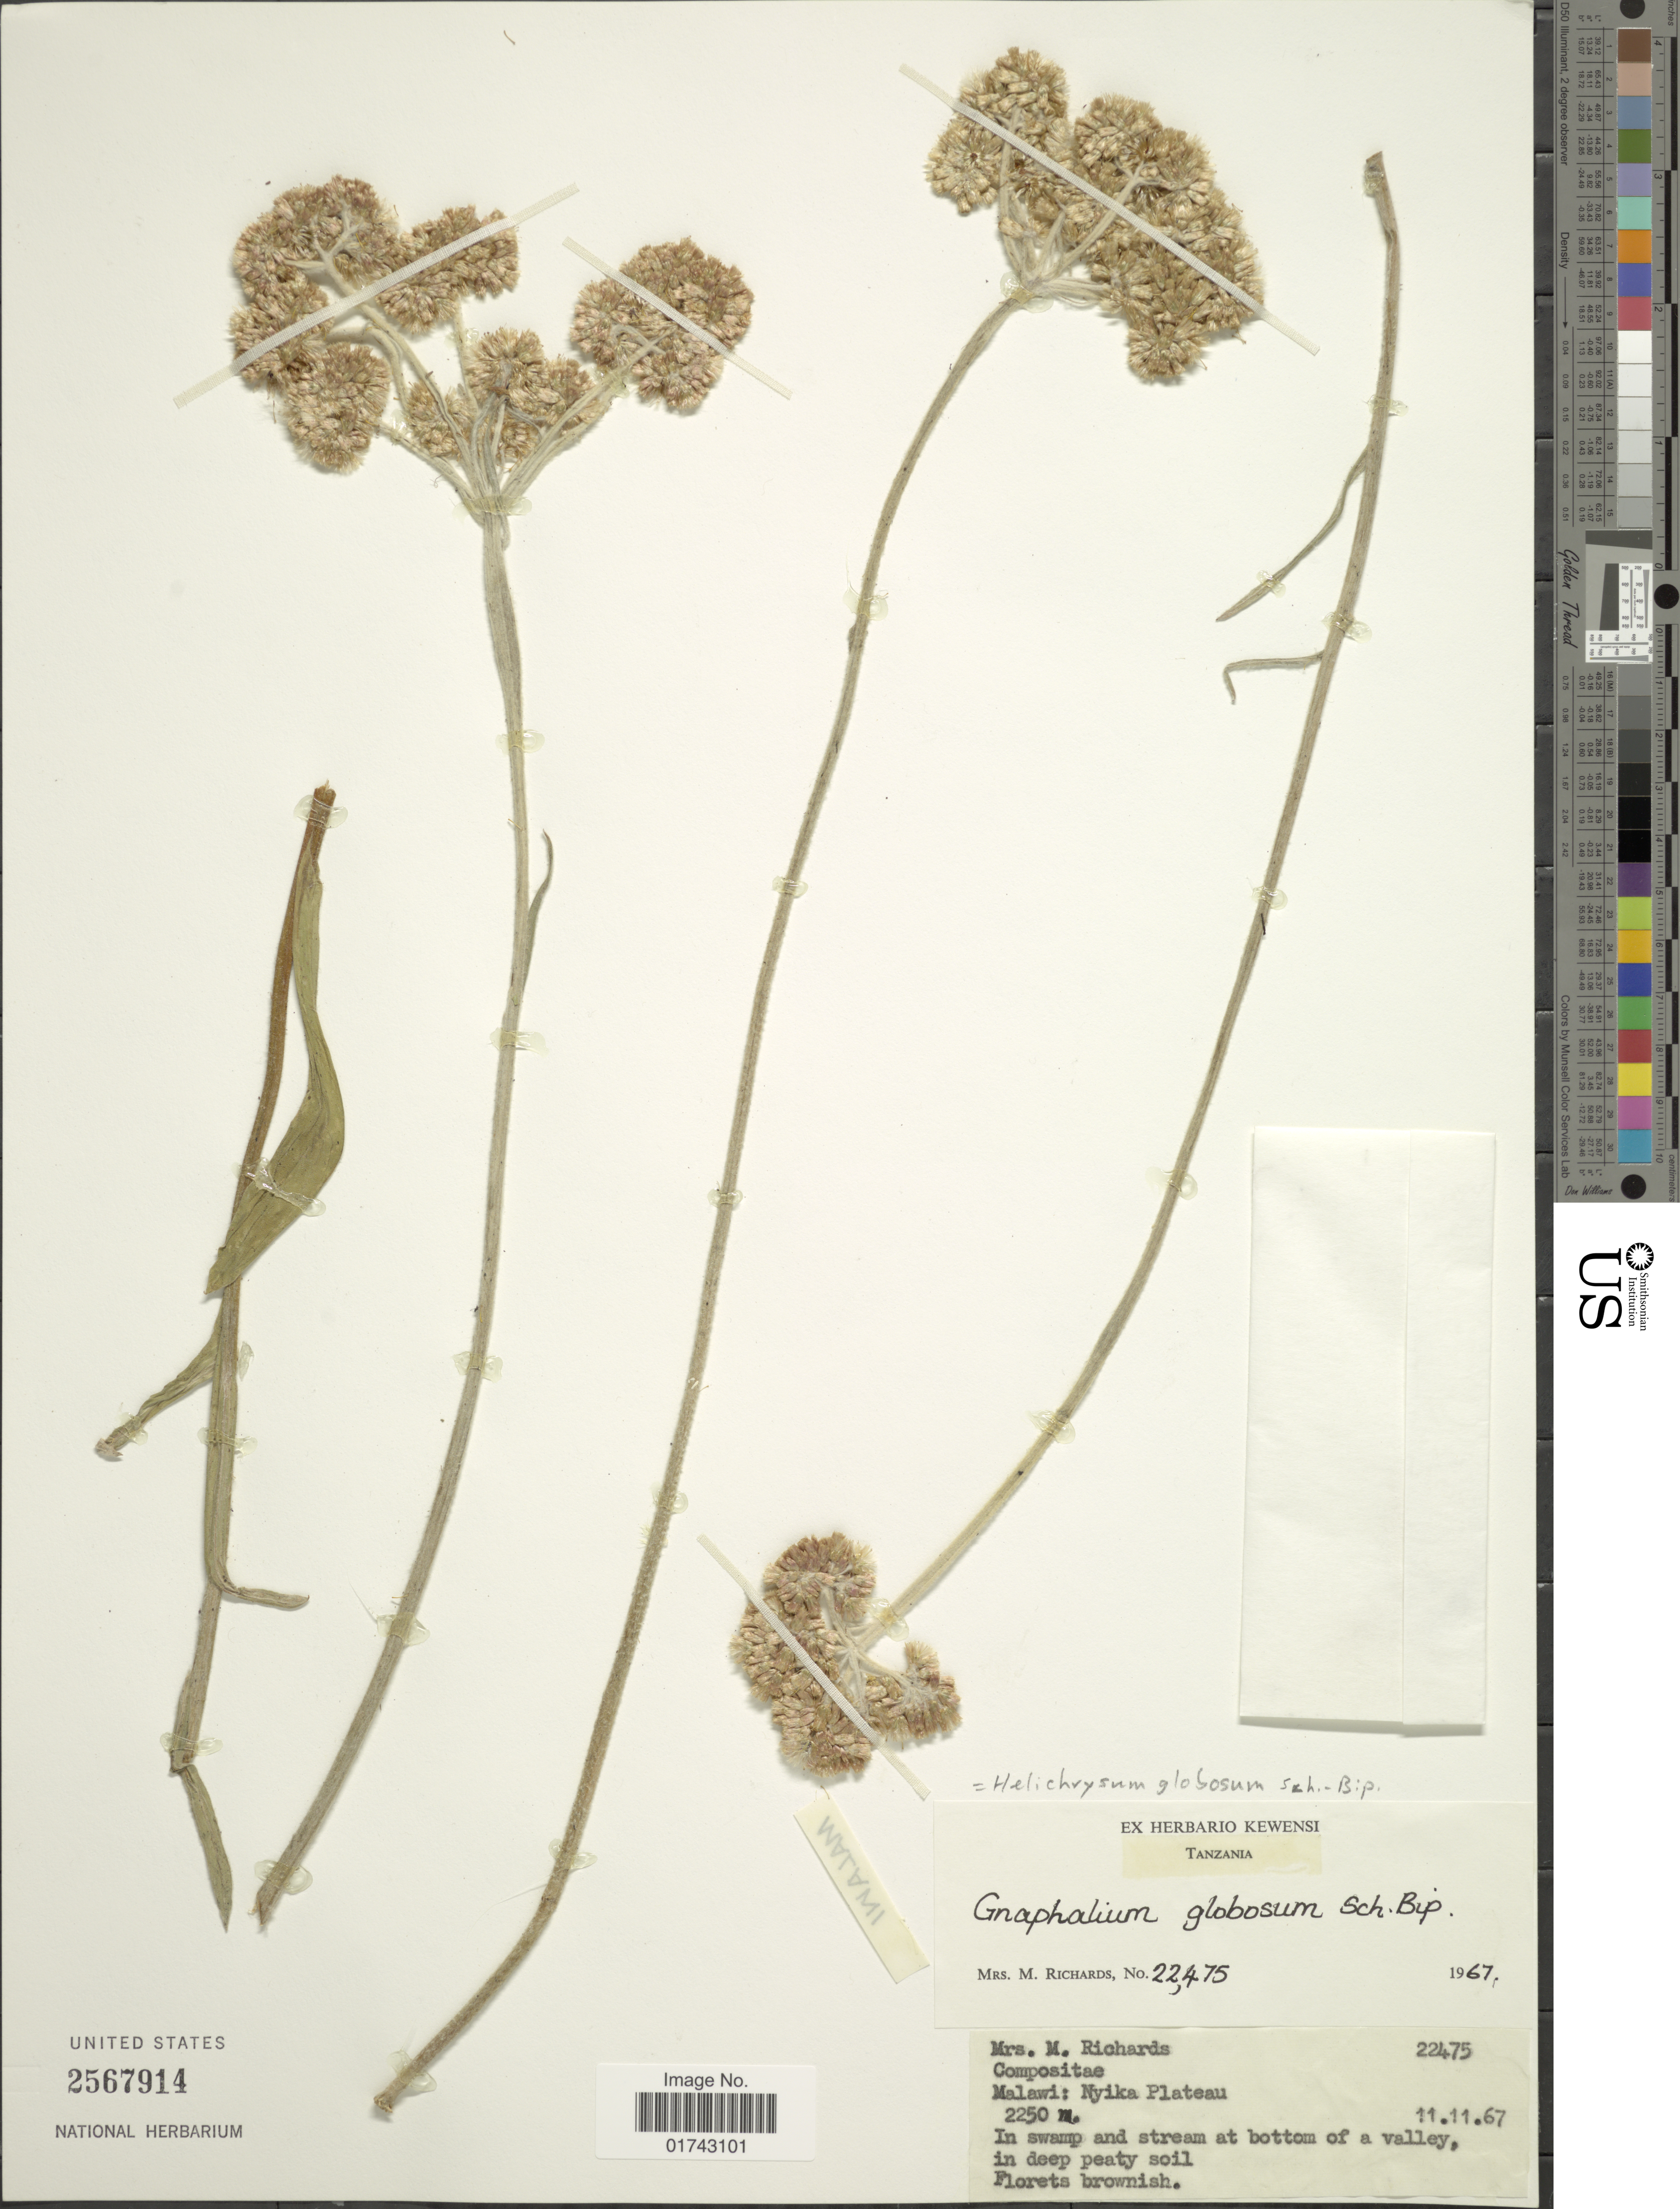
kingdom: Plantae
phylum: Tracheophyta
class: Magnoliopsida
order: Asterales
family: Asteraceae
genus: Helichrysum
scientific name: Helichrysum globosum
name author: Sch. Bip. ex A. Rich.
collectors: M. Richards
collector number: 22475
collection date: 1967-11-11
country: Malawi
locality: Malawi: Nyika Plateau, In swamp and tsream at bottom of a valley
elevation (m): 2250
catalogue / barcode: US 2567914